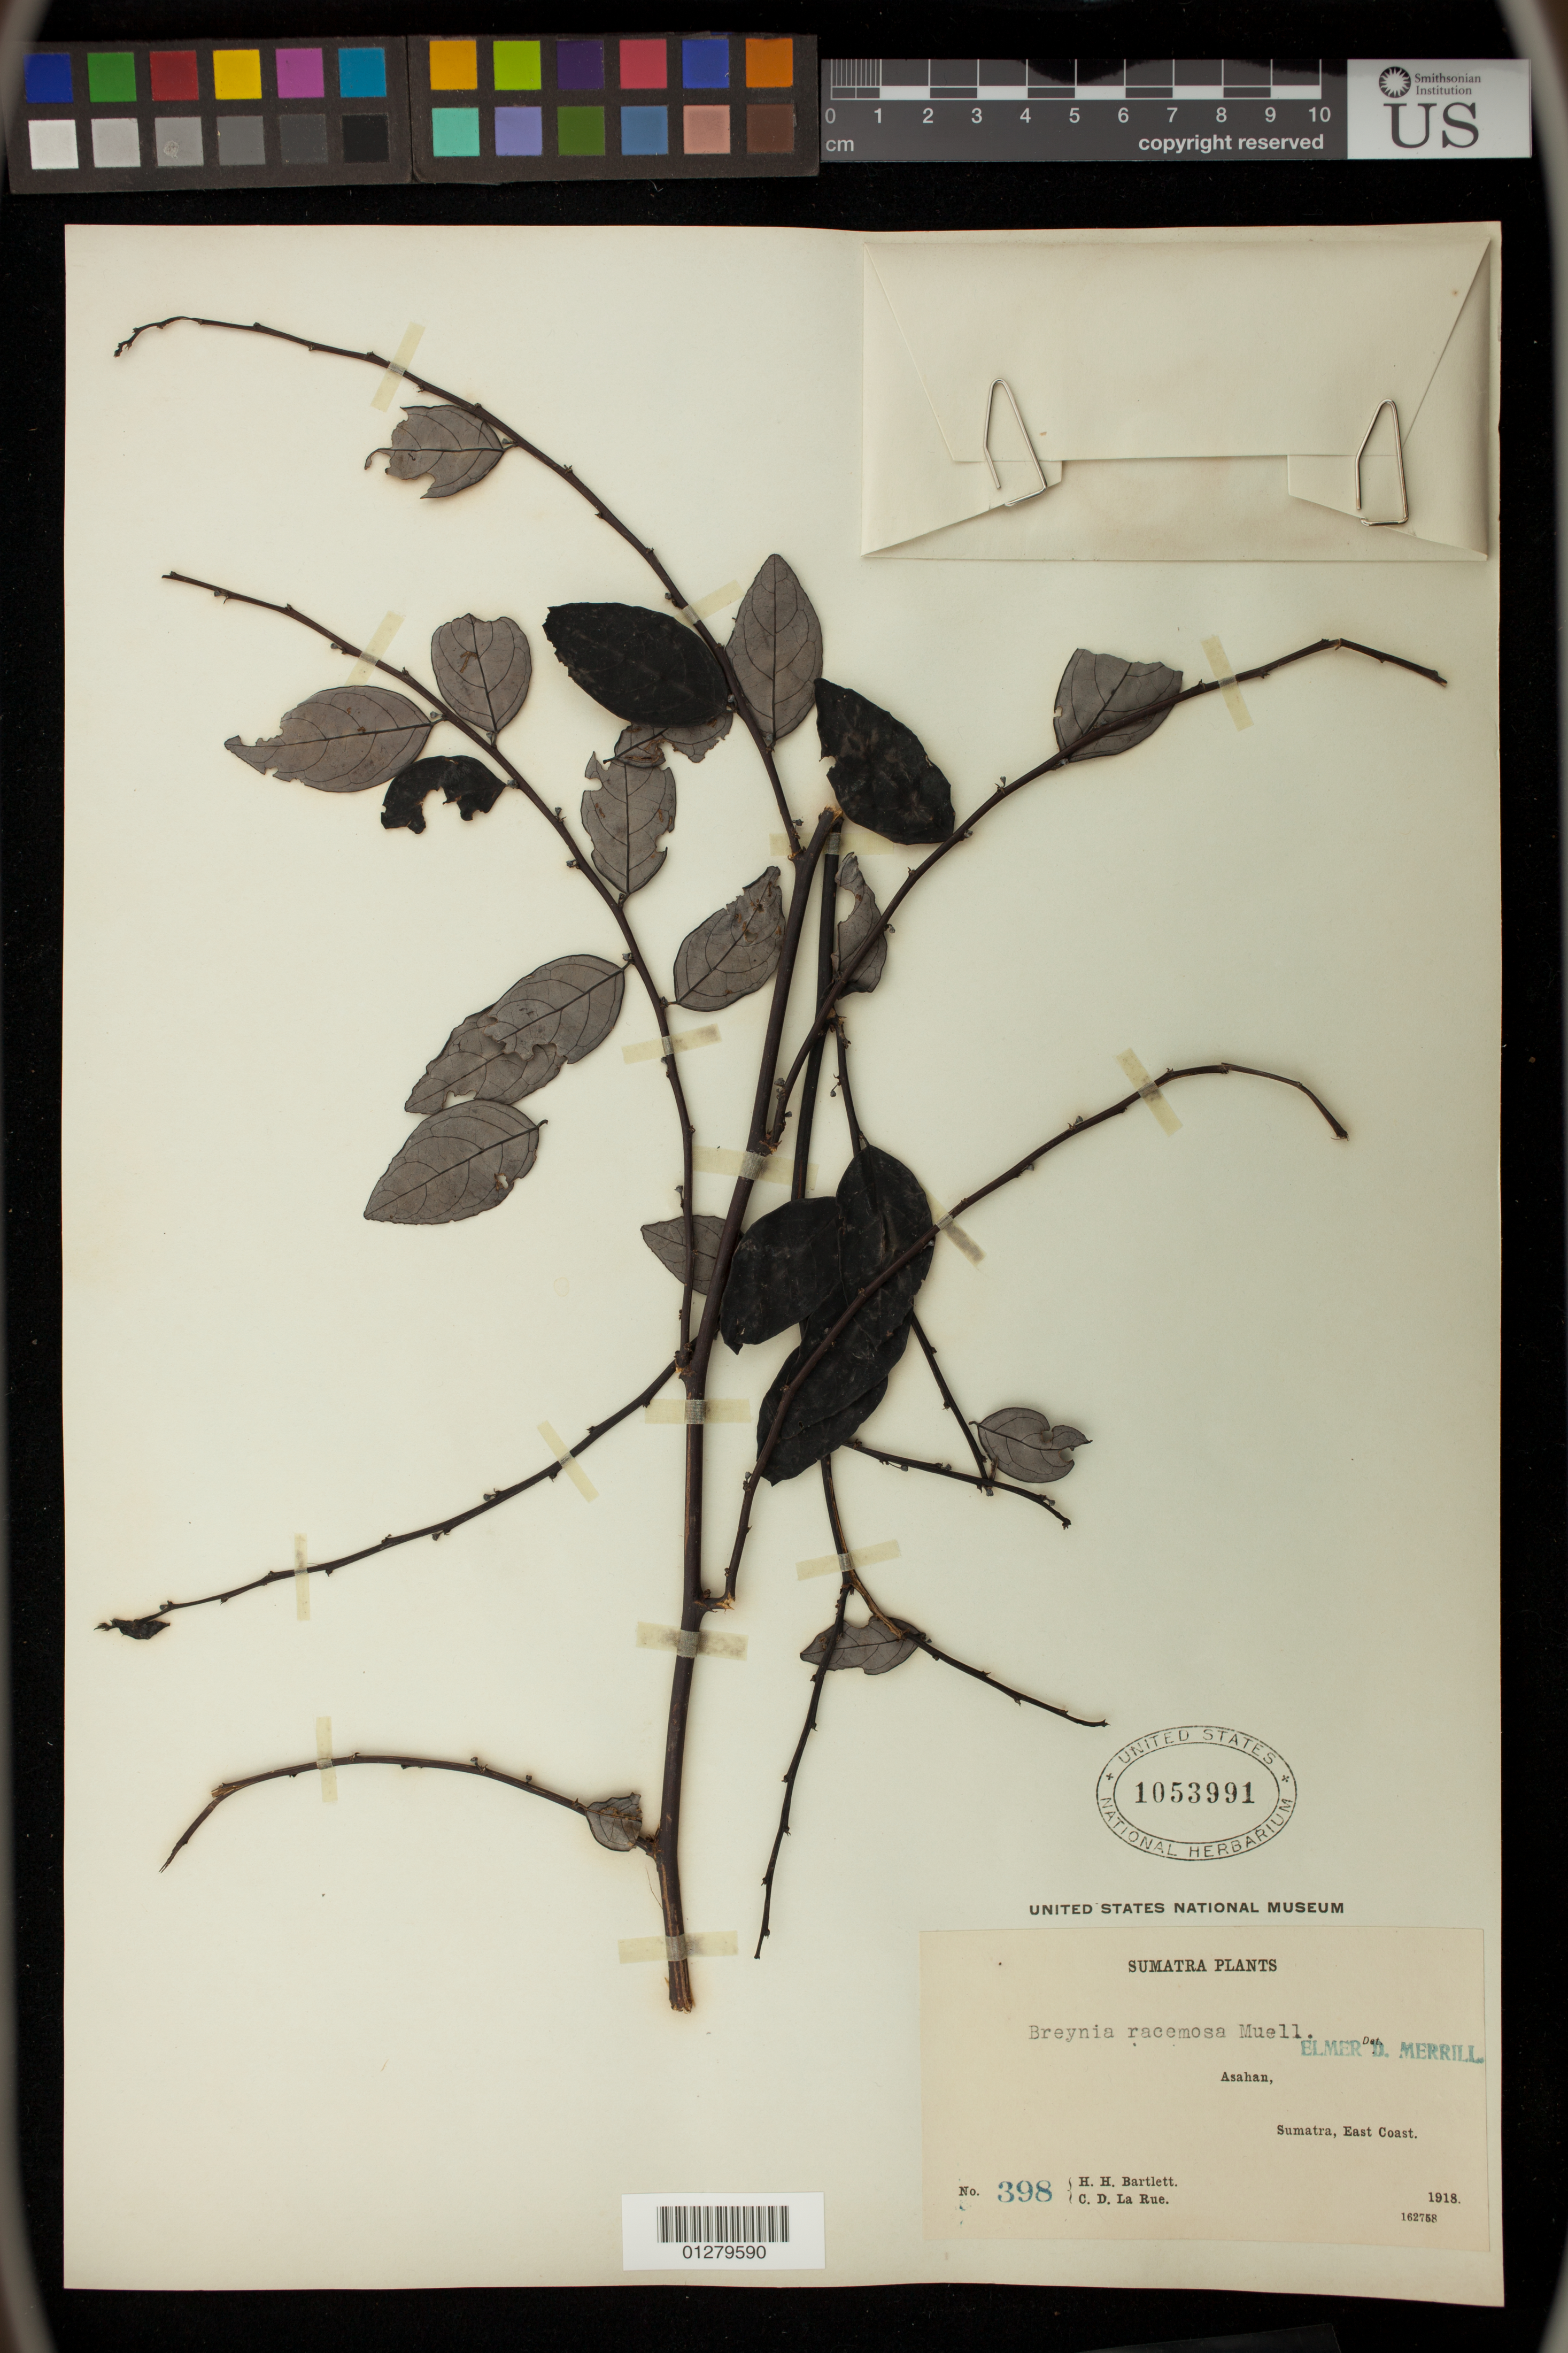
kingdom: Plantae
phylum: Tracheophyta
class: Magnoliopsida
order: Malpighiales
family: Phyllanthaceae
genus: Phyllanthus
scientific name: Phyllanthus reclinatus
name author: Roxb.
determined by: Wagner, W. L., (BOT), Smithsonian Institution - National Museum of Natural History (UNITED STATES)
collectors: H. H. Bartlett & C. La Rue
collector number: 398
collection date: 1918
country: Indonesia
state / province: Sumatra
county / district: Sumatera Utara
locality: Asahan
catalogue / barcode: US 1053991